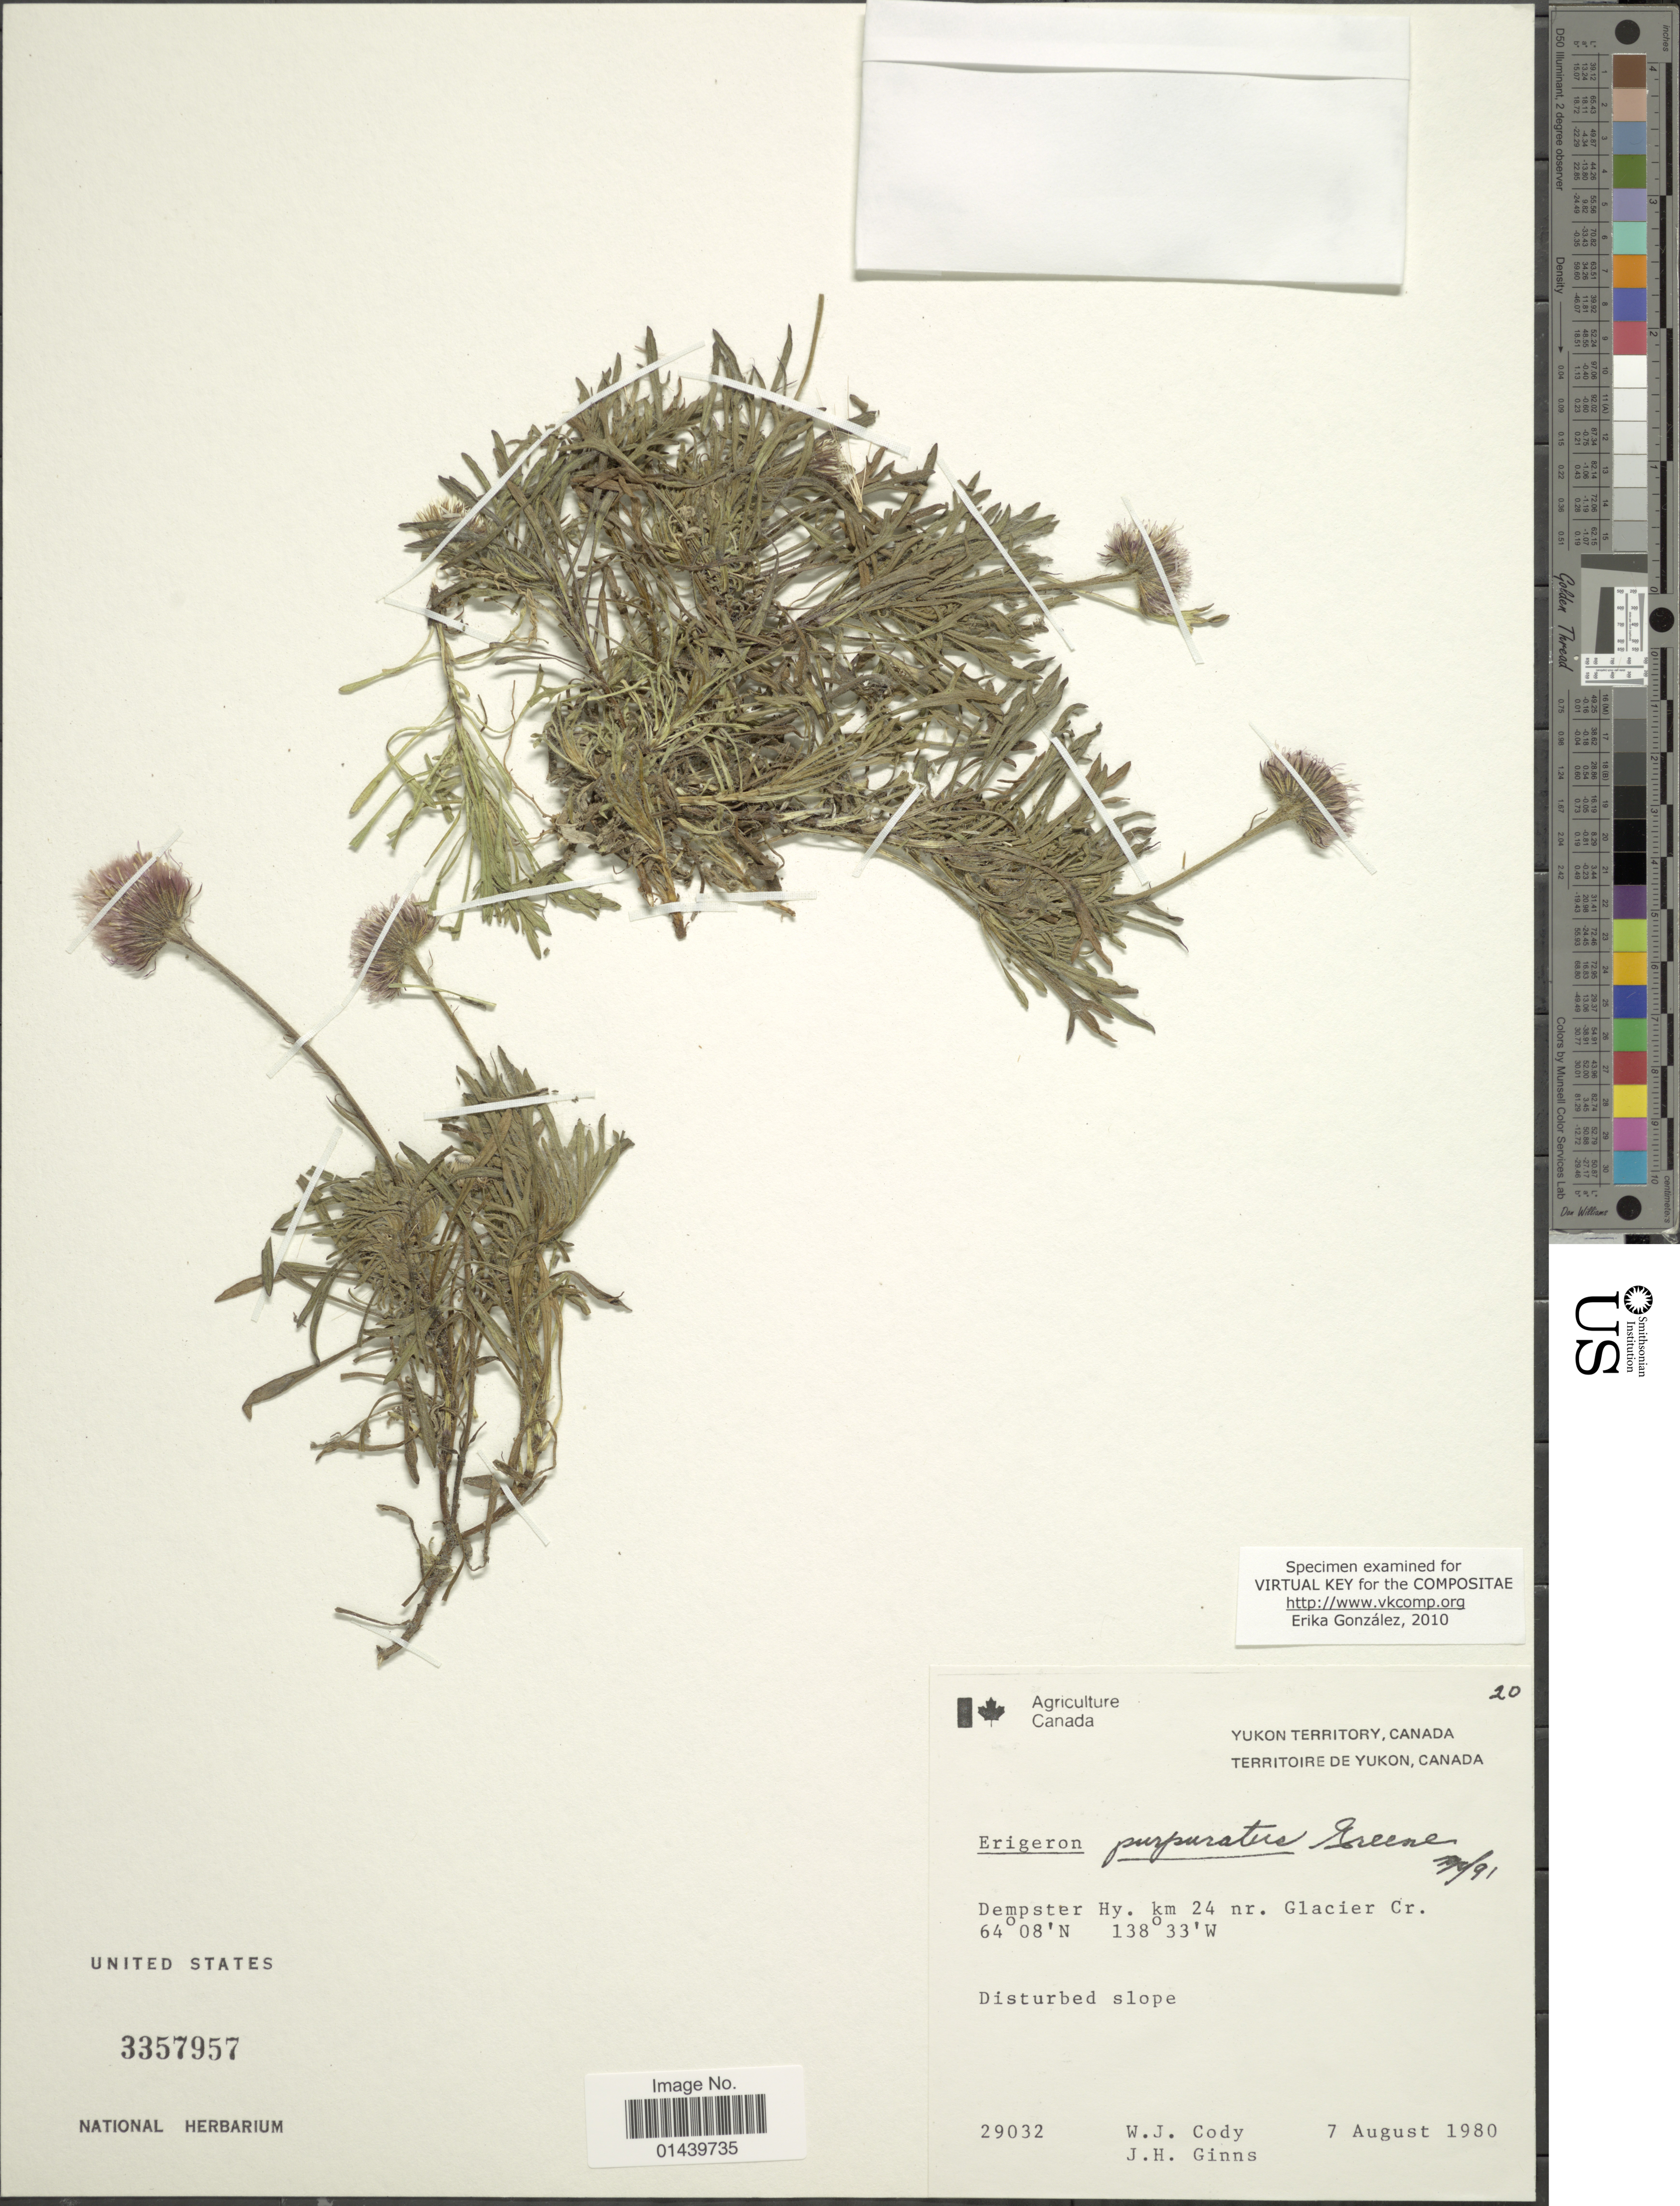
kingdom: Plantae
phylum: Tracheophyta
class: Magnoliopsida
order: Asterales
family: Asteraceae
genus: Erigeron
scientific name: Erigeron purpuratus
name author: Greene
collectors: W. Cody & J. Ginns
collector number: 29032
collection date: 1980-08-07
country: Canada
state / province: Yukon Territory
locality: Territoire de Yukon. Dempster Hy. km 24 nr. Glacier Cr.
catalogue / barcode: US 3357957